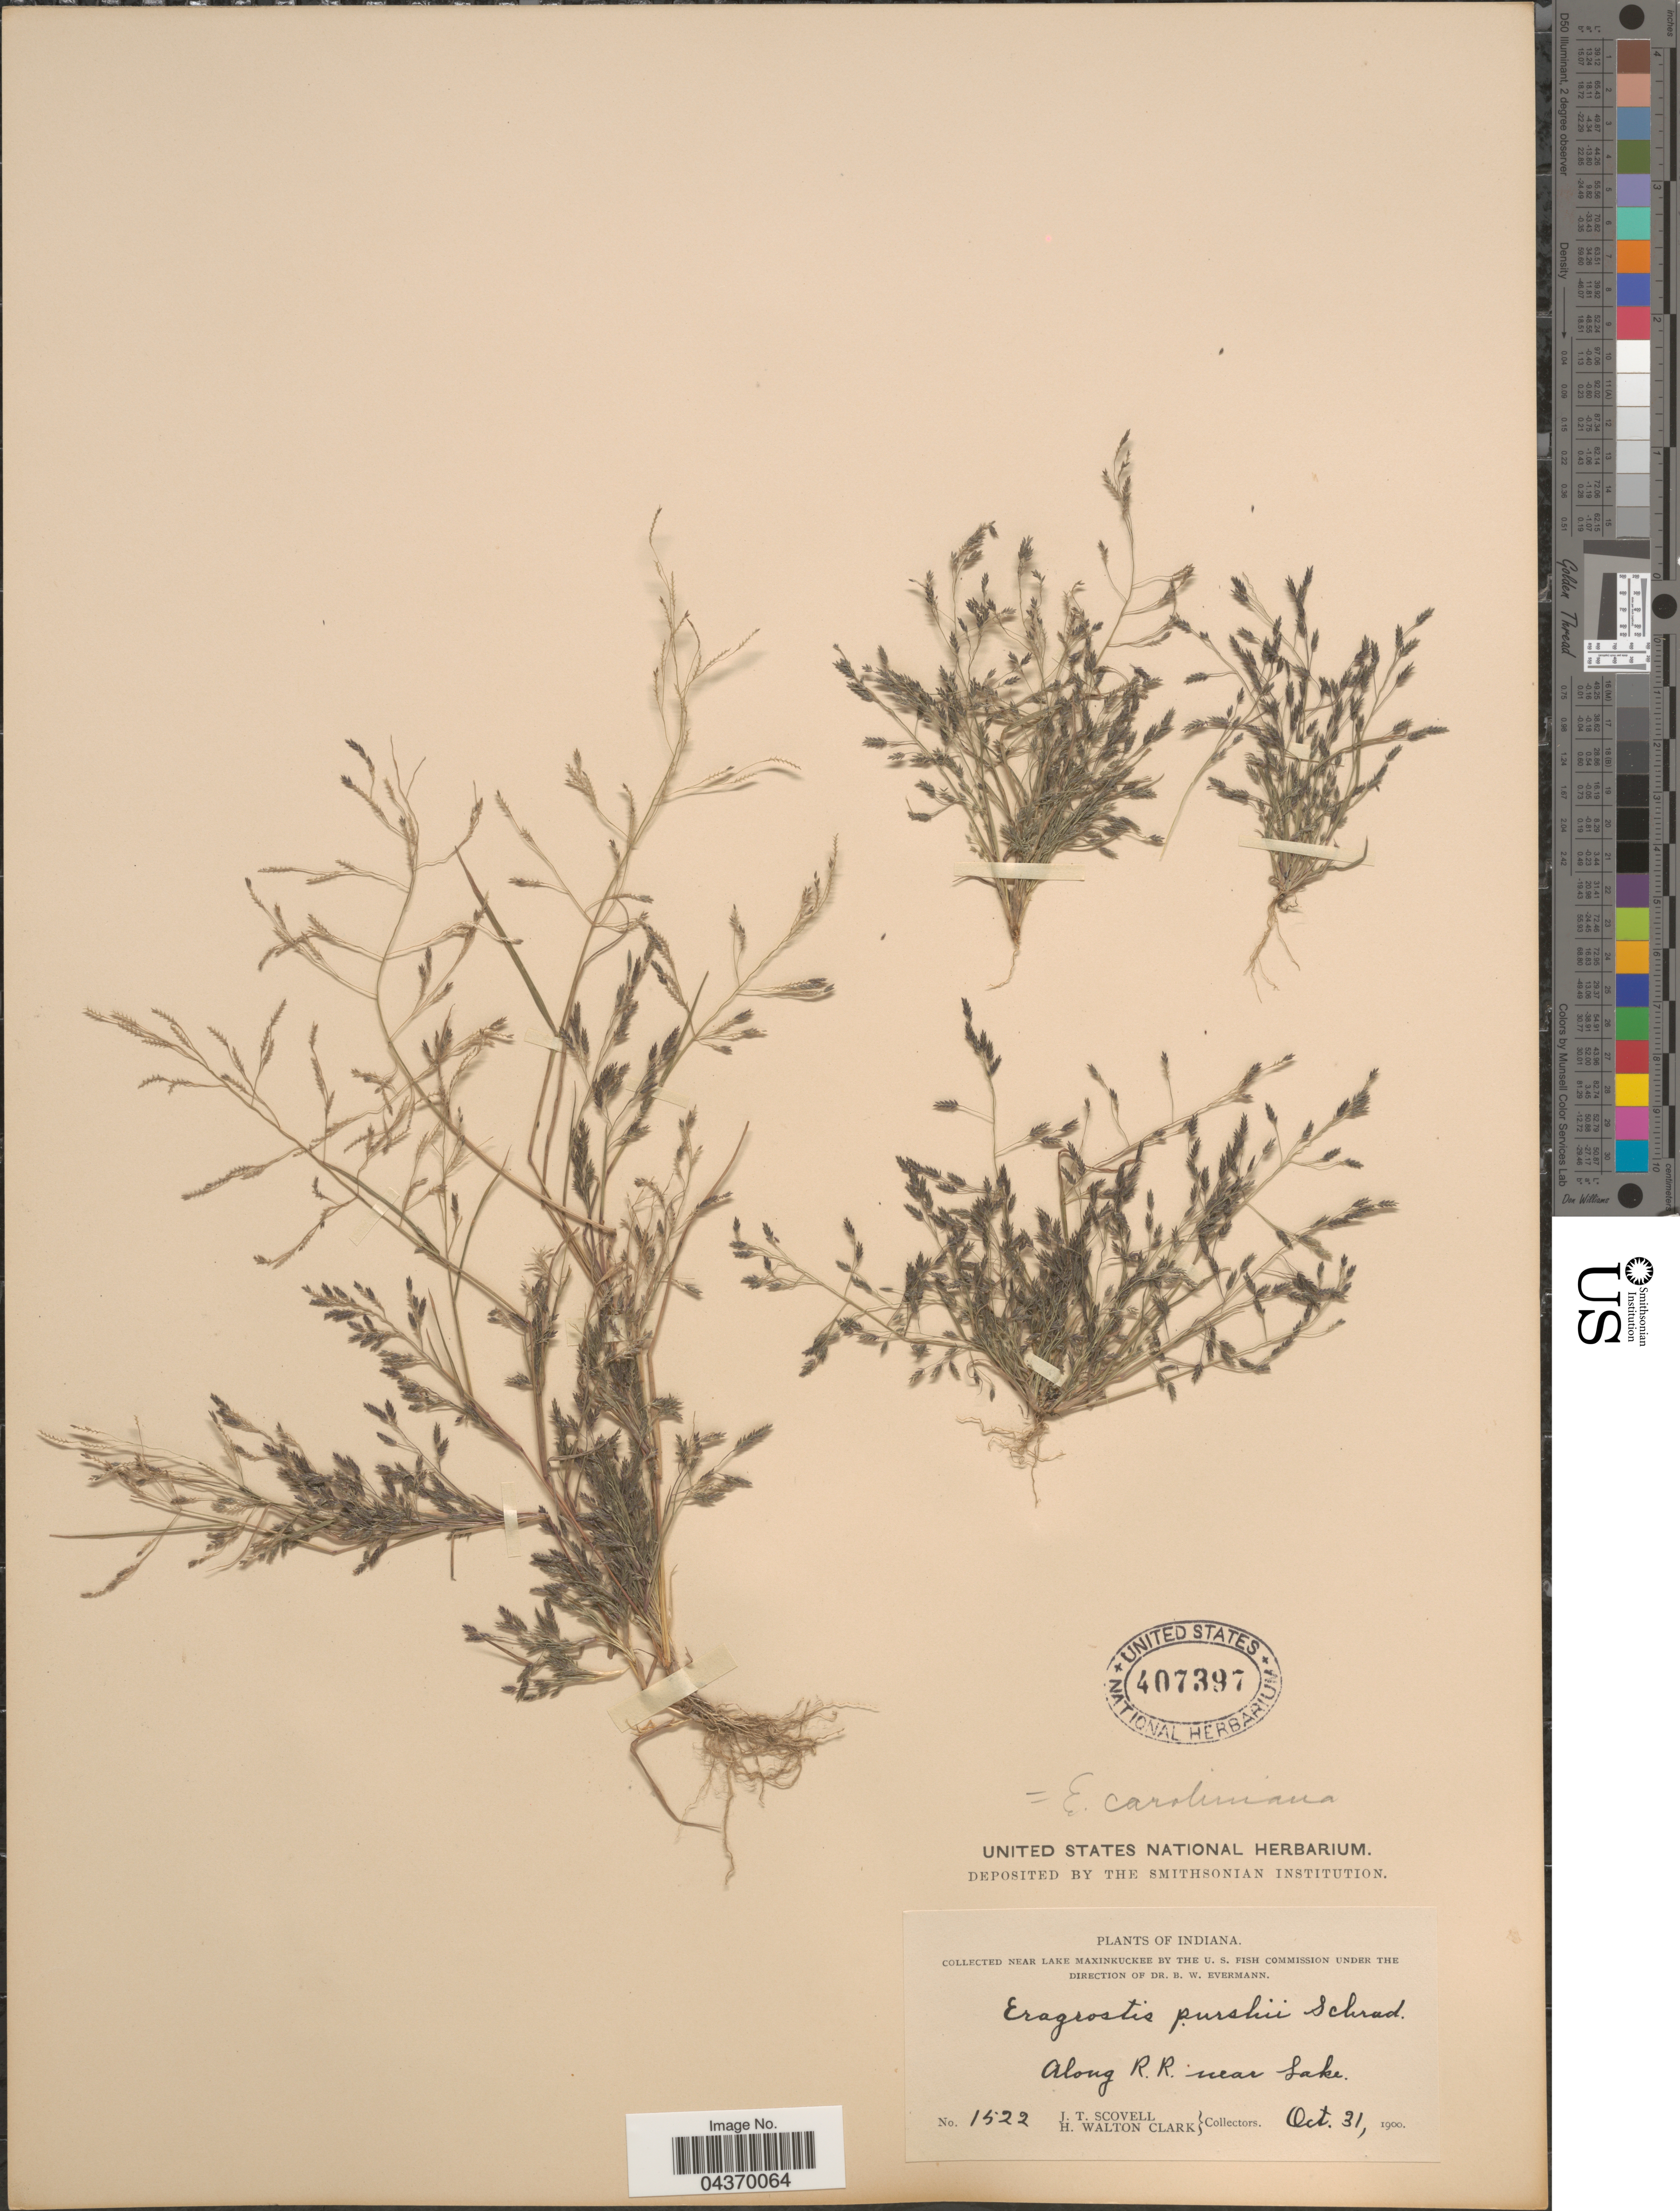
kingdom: Plantae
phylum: Tracheophyta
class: Liliopsida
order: Poales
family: Poaceae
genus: Eragrostis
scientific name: Eragrostis pectinacea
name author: (Michx.) Nees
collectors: J. T. Scovell & H. W. Clark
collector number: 1522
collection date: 1900-10-31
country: United States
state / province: Indiana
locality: Near Lake Maxinkuckee. Along R.R. near Lake.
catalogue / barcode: US 407397